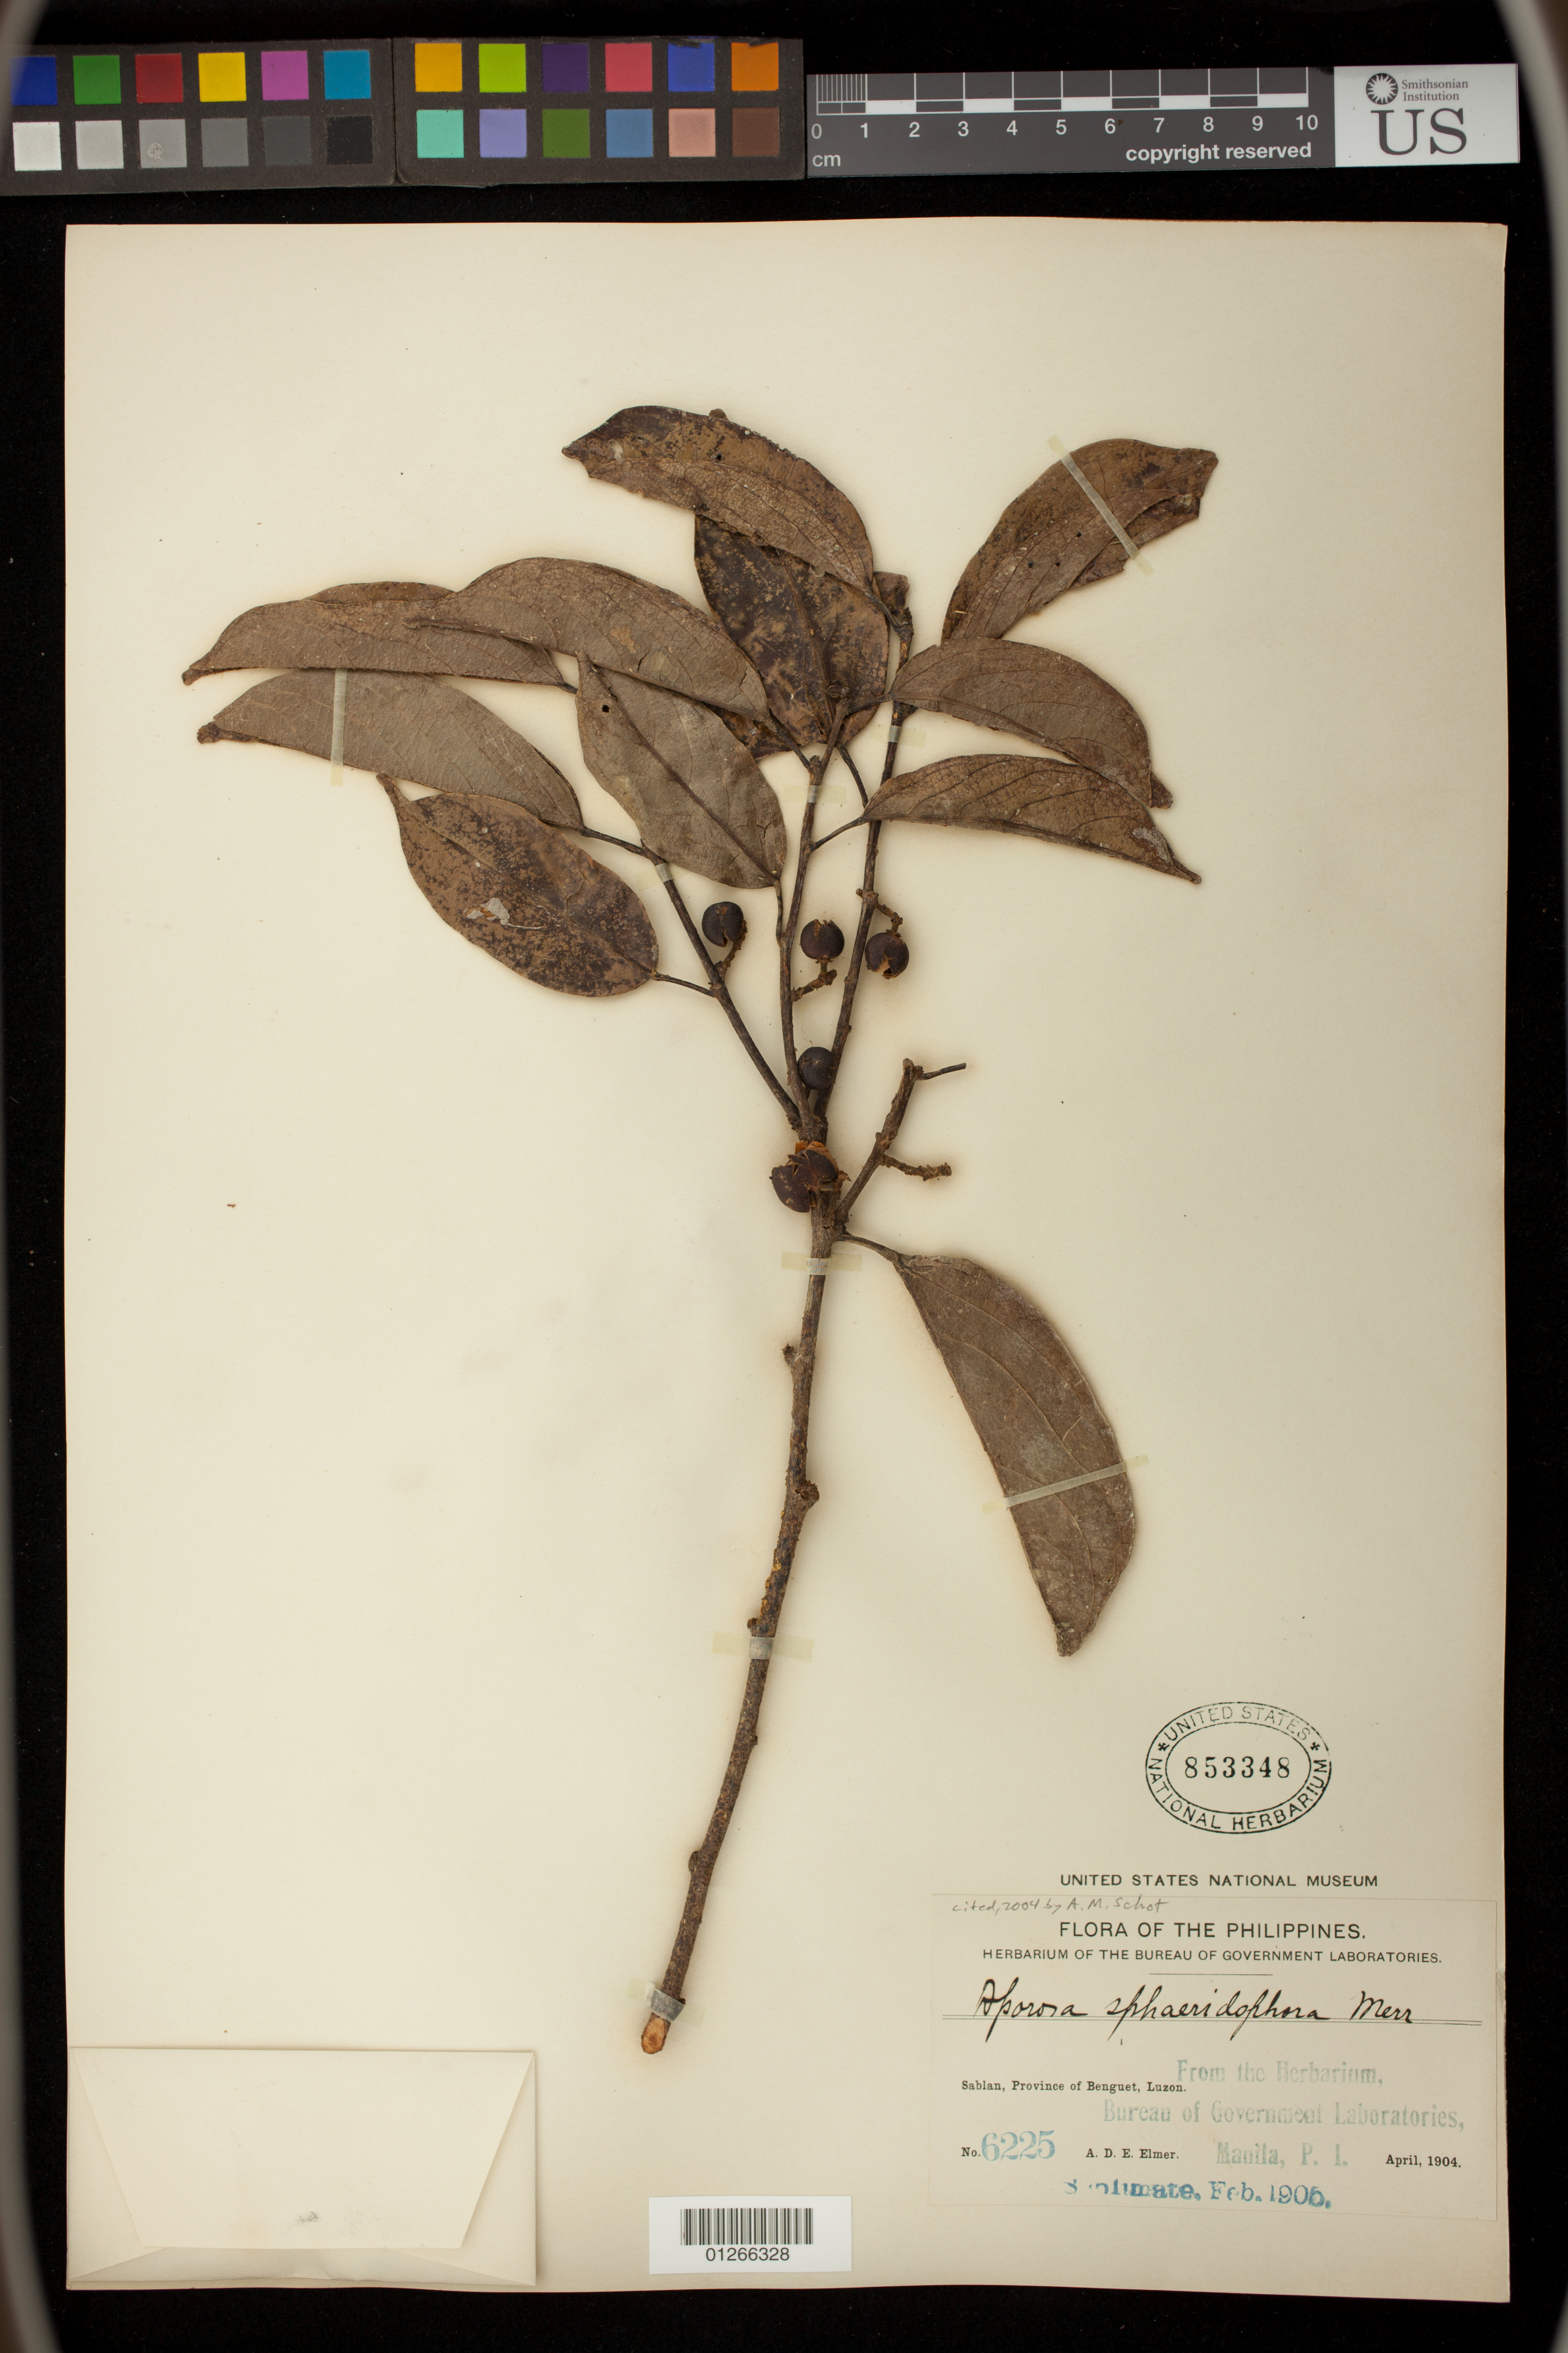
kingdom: Plantae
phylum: Tracheophyta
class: Magnoliopsida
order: Malpighiales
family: Phyllanthaceae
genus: Aporosa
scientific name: Aporosa sphaeridiophora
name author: Merr.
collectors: A. D. E. Elmer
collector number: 6225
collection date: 1904-04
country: Philippines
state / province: Cordillera (Administrative Region)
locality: Sablan, Province of Benguet, Luzon